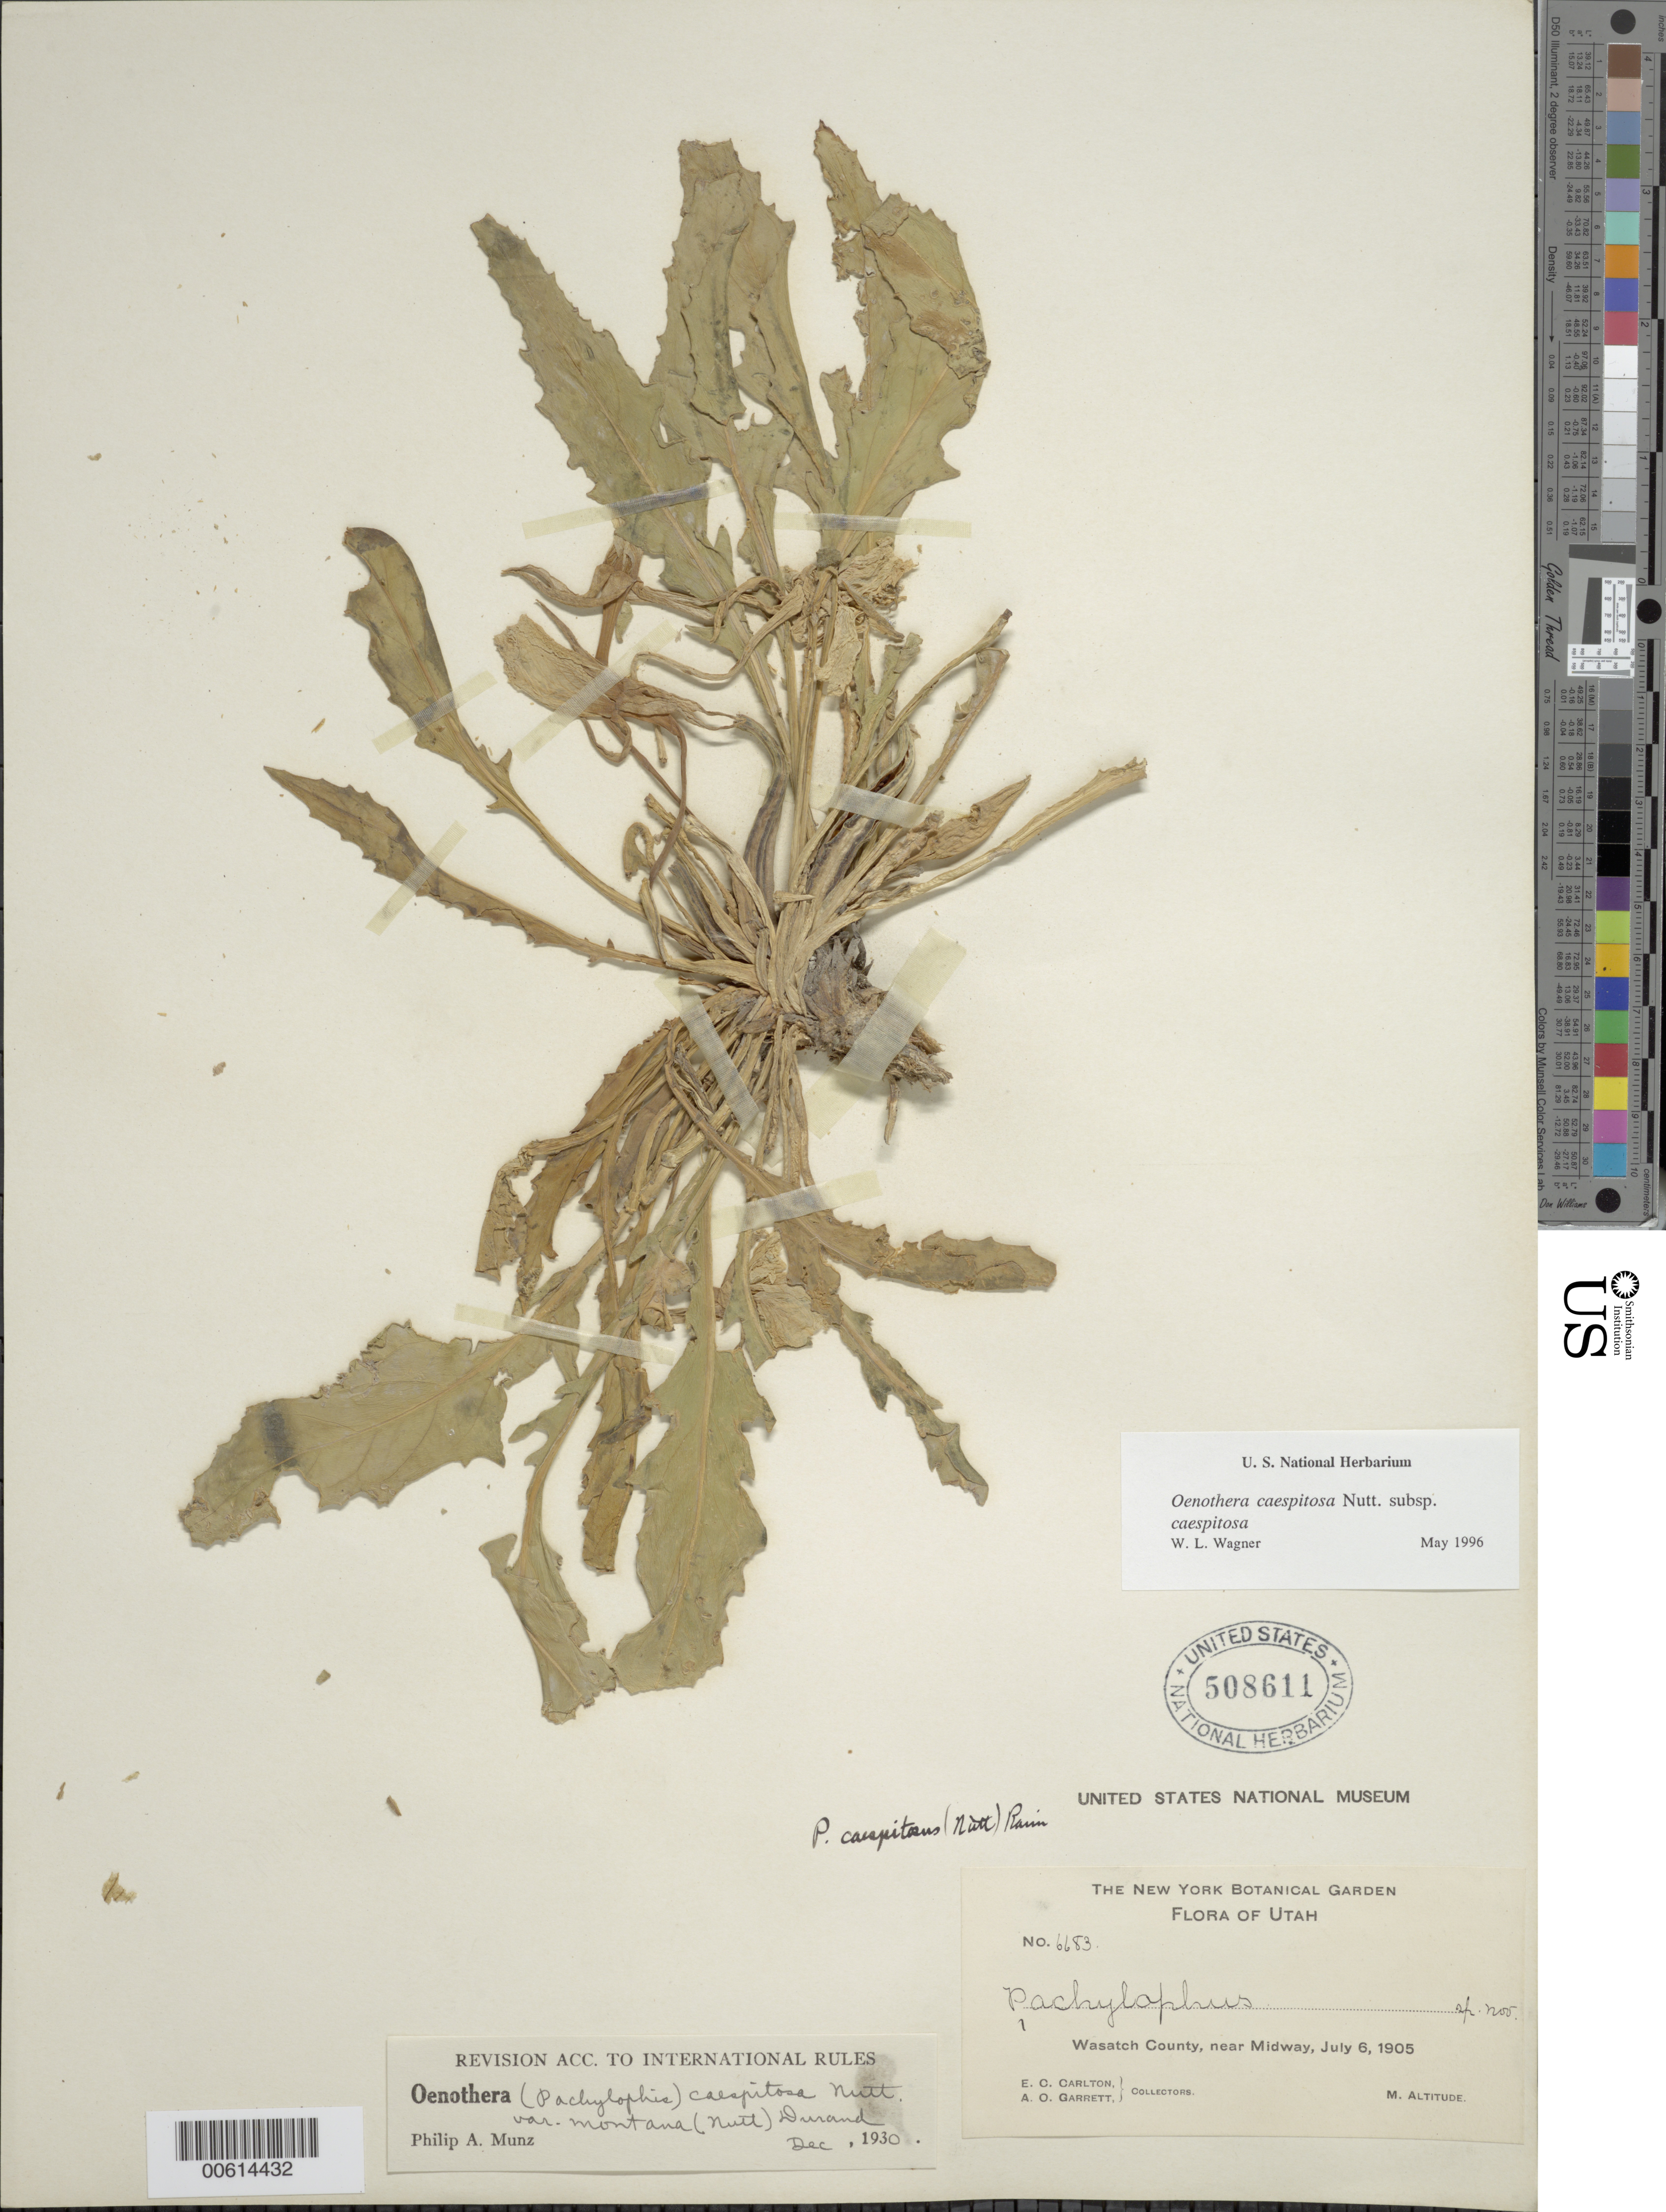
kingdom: Plantae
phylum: Tracheophyta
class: Magnoliopsida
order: Myrtales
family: Onagraceae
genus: Oenothera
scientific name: Oenothera cespitosa subsp. cespitosa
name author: Nutt.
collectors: E. Calton & A. O. Garrett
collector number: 6683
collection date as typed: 06 Jul 1905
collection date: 1905-07-06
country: United States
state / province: Utah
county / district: Wasatch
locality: Near Midway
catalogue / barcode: US 508611